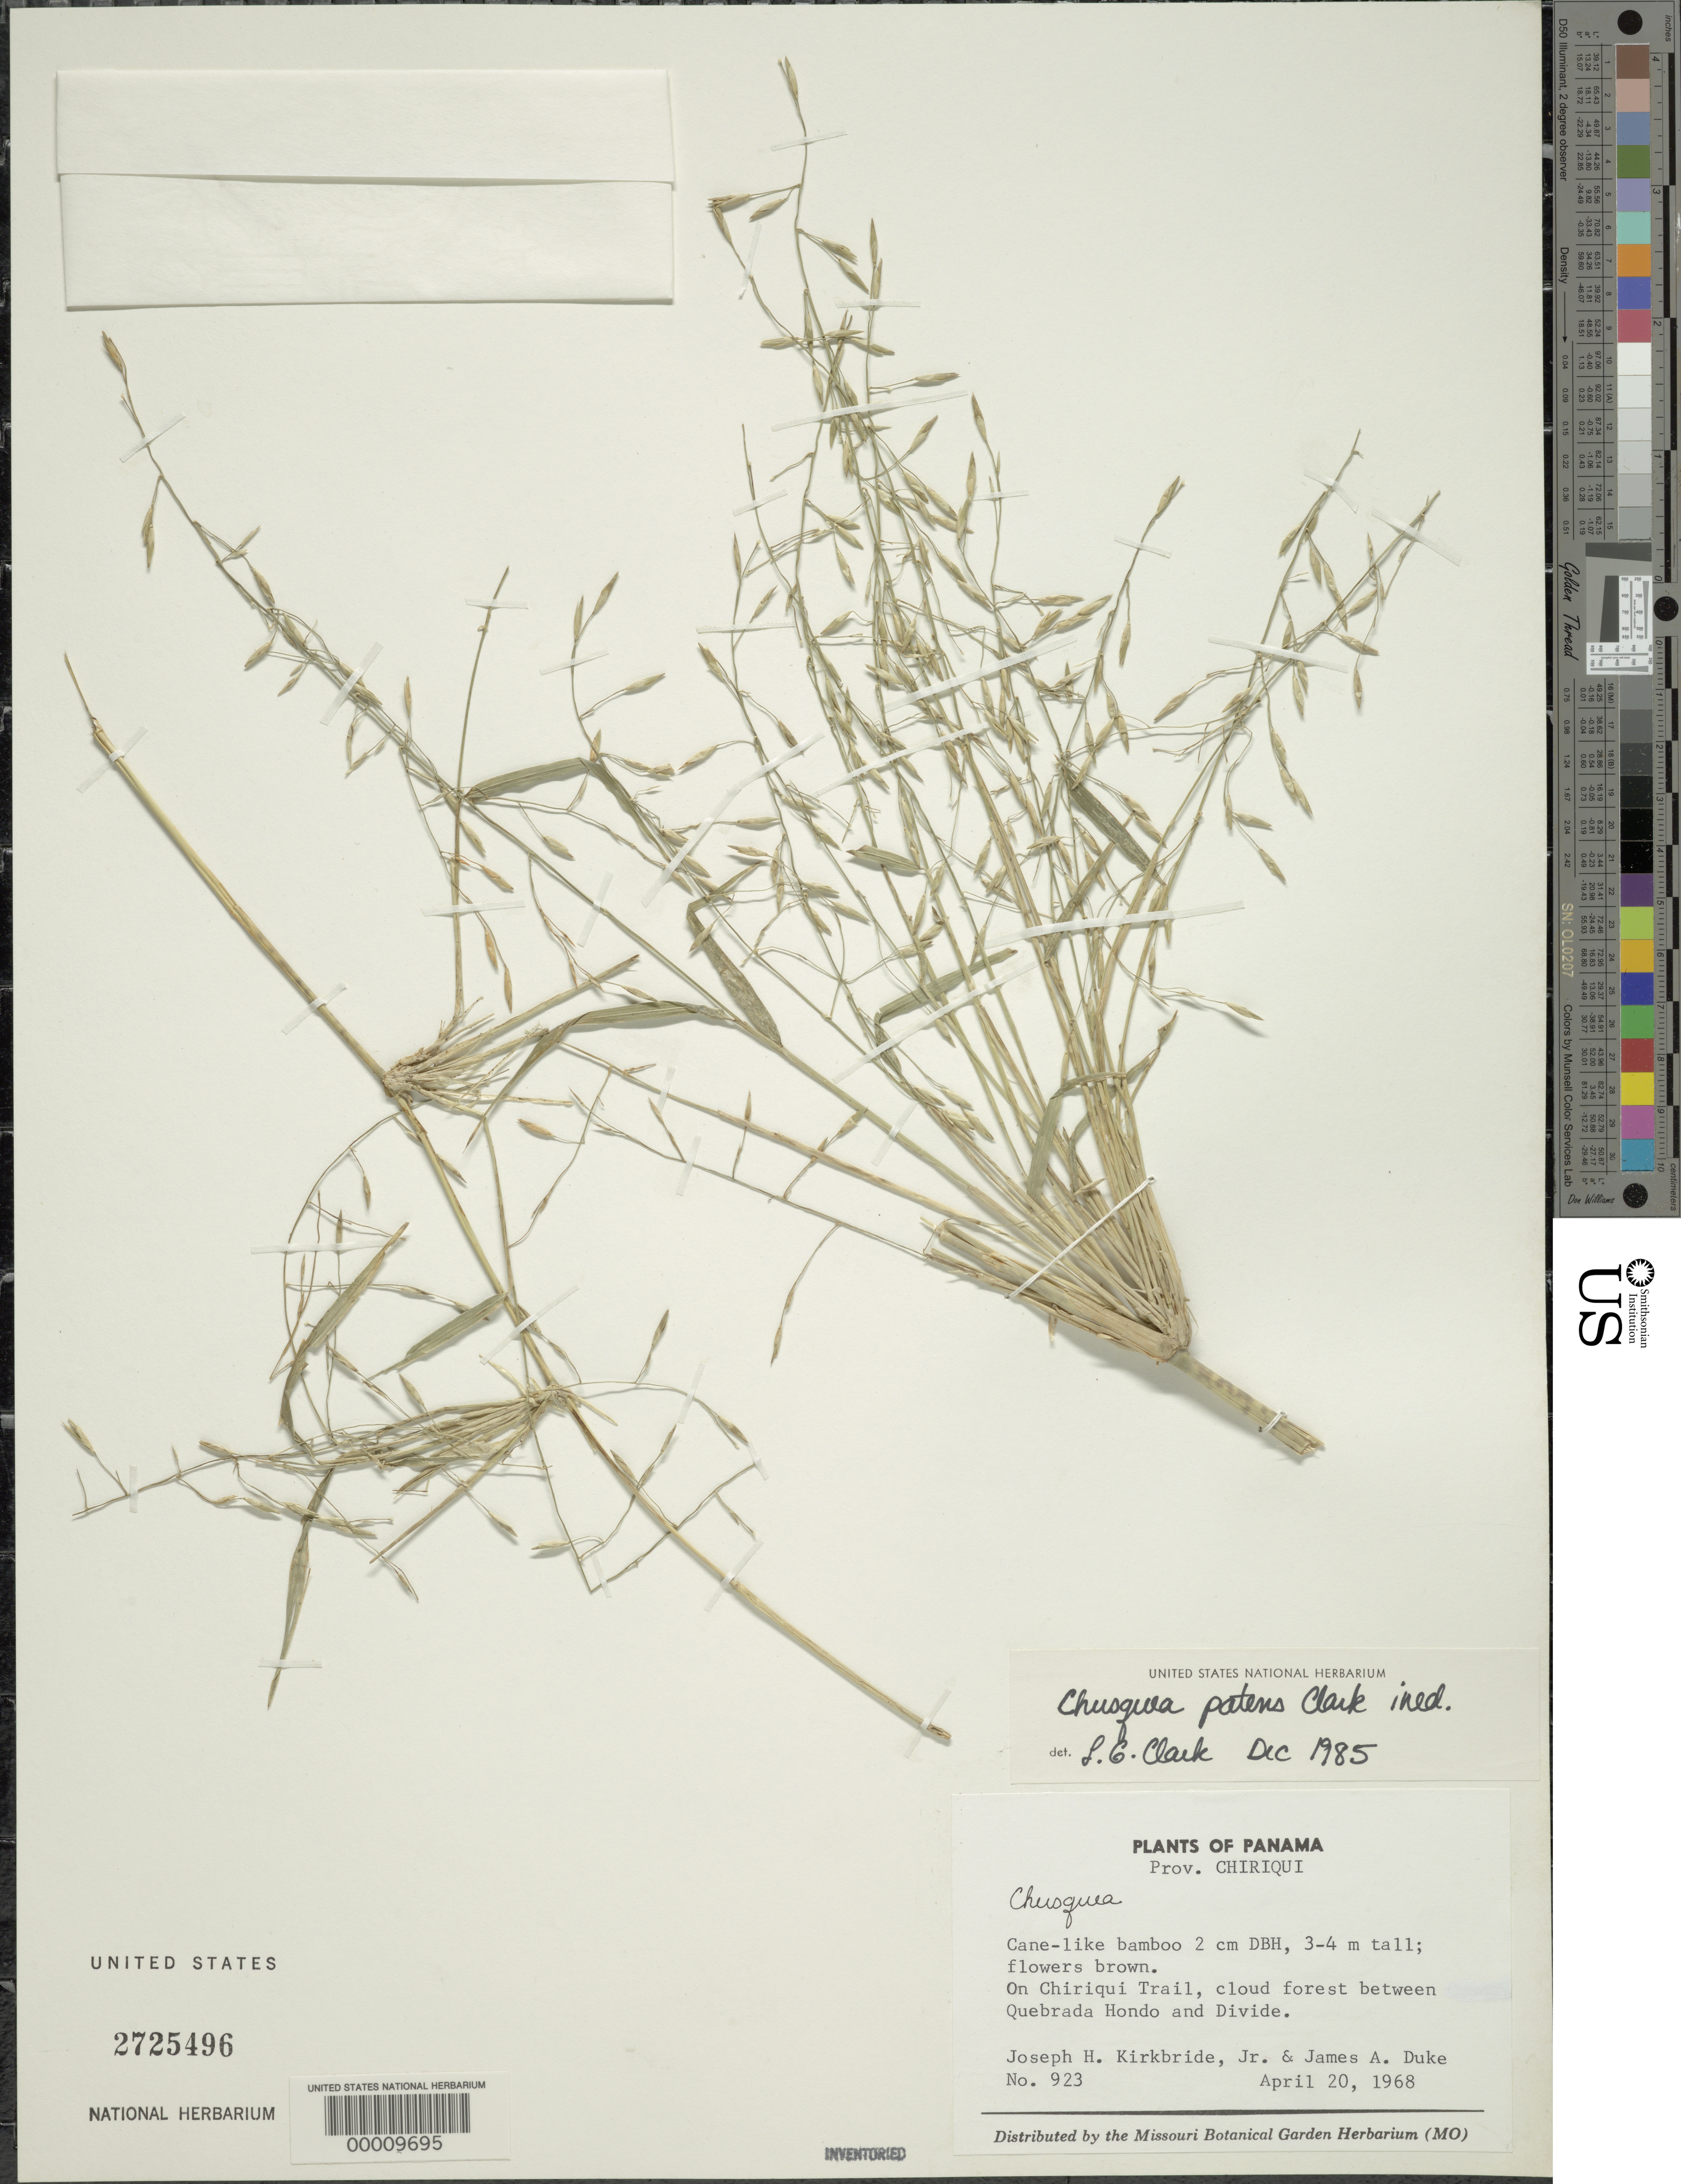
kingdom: Plantae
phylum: Tracheophyta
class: Liliopsida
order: Poales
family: Poaceae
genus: Chusquea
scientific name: Chusquea nutans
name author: L.G. Clark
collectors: J. H. Kirkbride & J. A. Duke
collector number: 923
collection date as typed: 20 Apr 1968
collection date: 1968-04-20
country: Panama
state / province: Chiriquí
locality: Quebrada Hondo, divide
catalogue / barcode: US 2725496